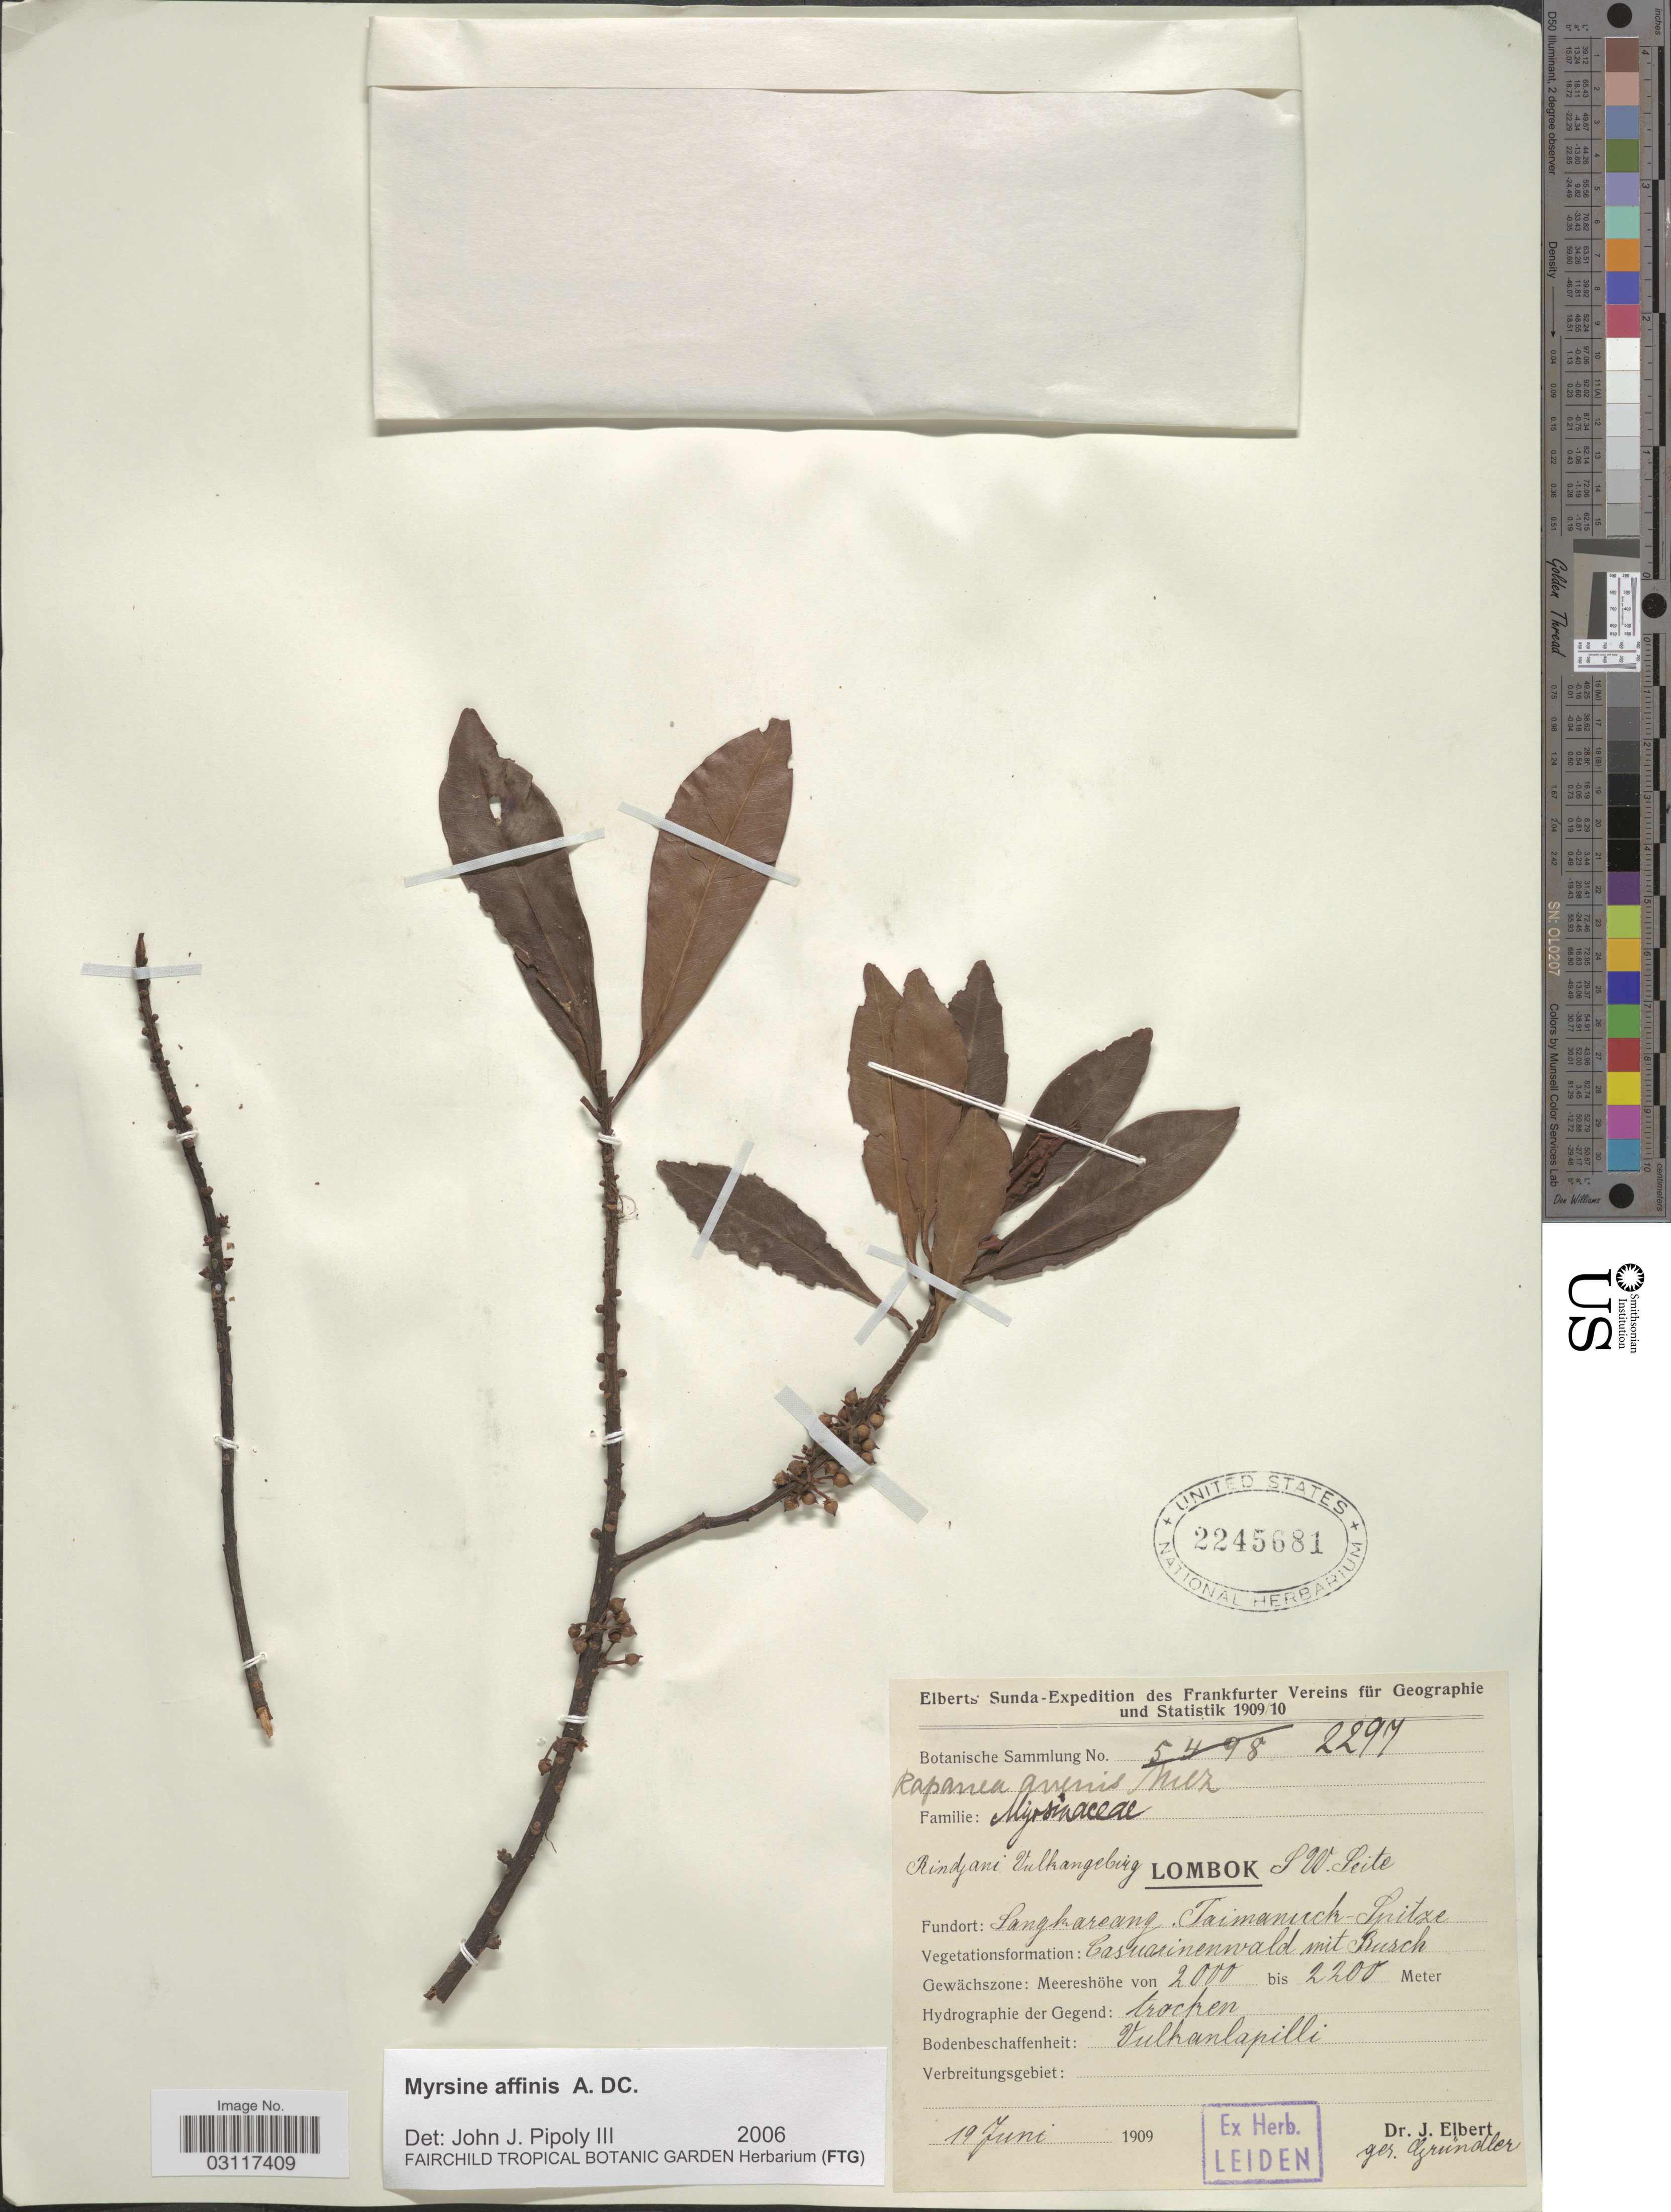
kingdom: Plantae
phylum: Tracheophyta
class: Magnoliopsida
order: Ericales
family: Primulaceae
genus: Myrsine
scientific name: Myrsine affinis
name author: A. DC.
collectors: J. Elbert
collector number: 2297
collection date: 1909-06-19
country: Indonesia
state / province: Nusa Tenggara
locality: Lombok, Rindjani-Vulkangebirge, SW-Seite, Sangkareang Taimanuk Spitze.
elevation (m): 2000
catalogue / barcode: US 2245681